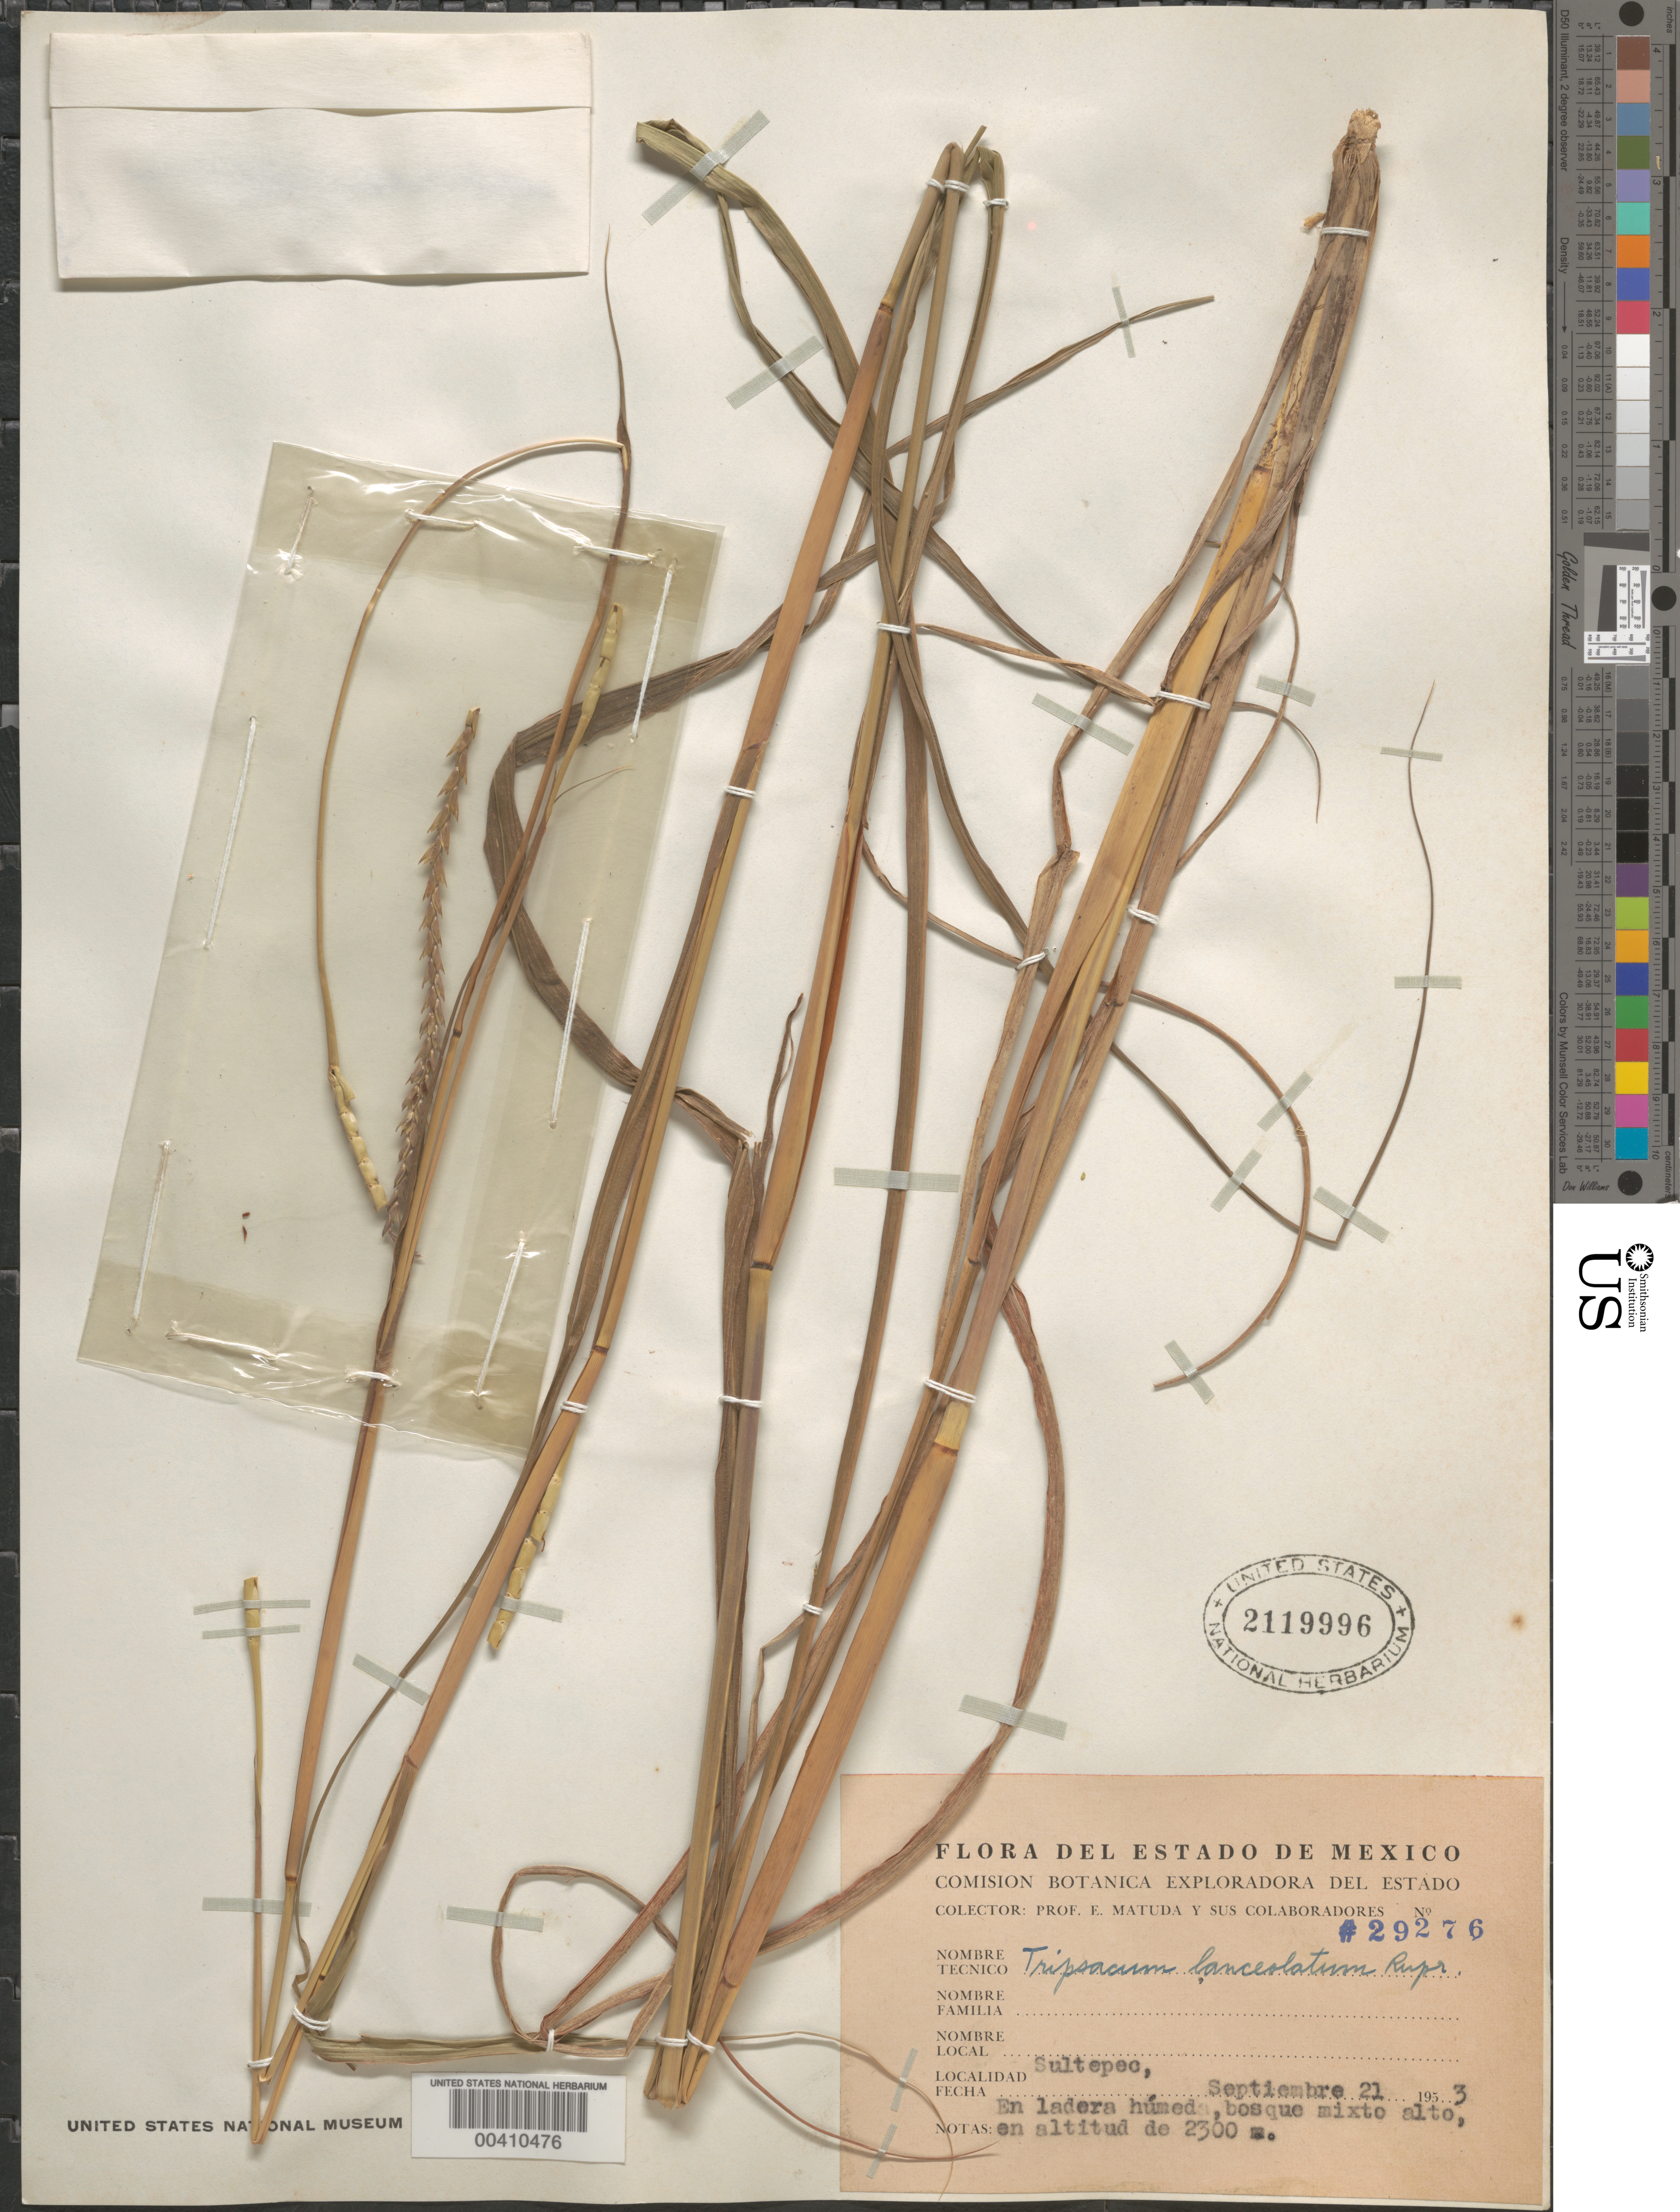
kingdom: Plantae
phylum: Tracheophyta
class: Liliopsida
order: Poales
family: Poaceae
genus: Tripsacum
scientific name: Tripsacum lanceolatum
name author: Rupr. ex E. Fourn.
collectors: E. Matuda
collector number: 29276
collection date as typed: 21 Sep 1953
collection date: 1953-09-21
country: Mexico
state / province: México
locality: Sultepec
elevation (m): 2300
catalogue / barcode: US 2119996